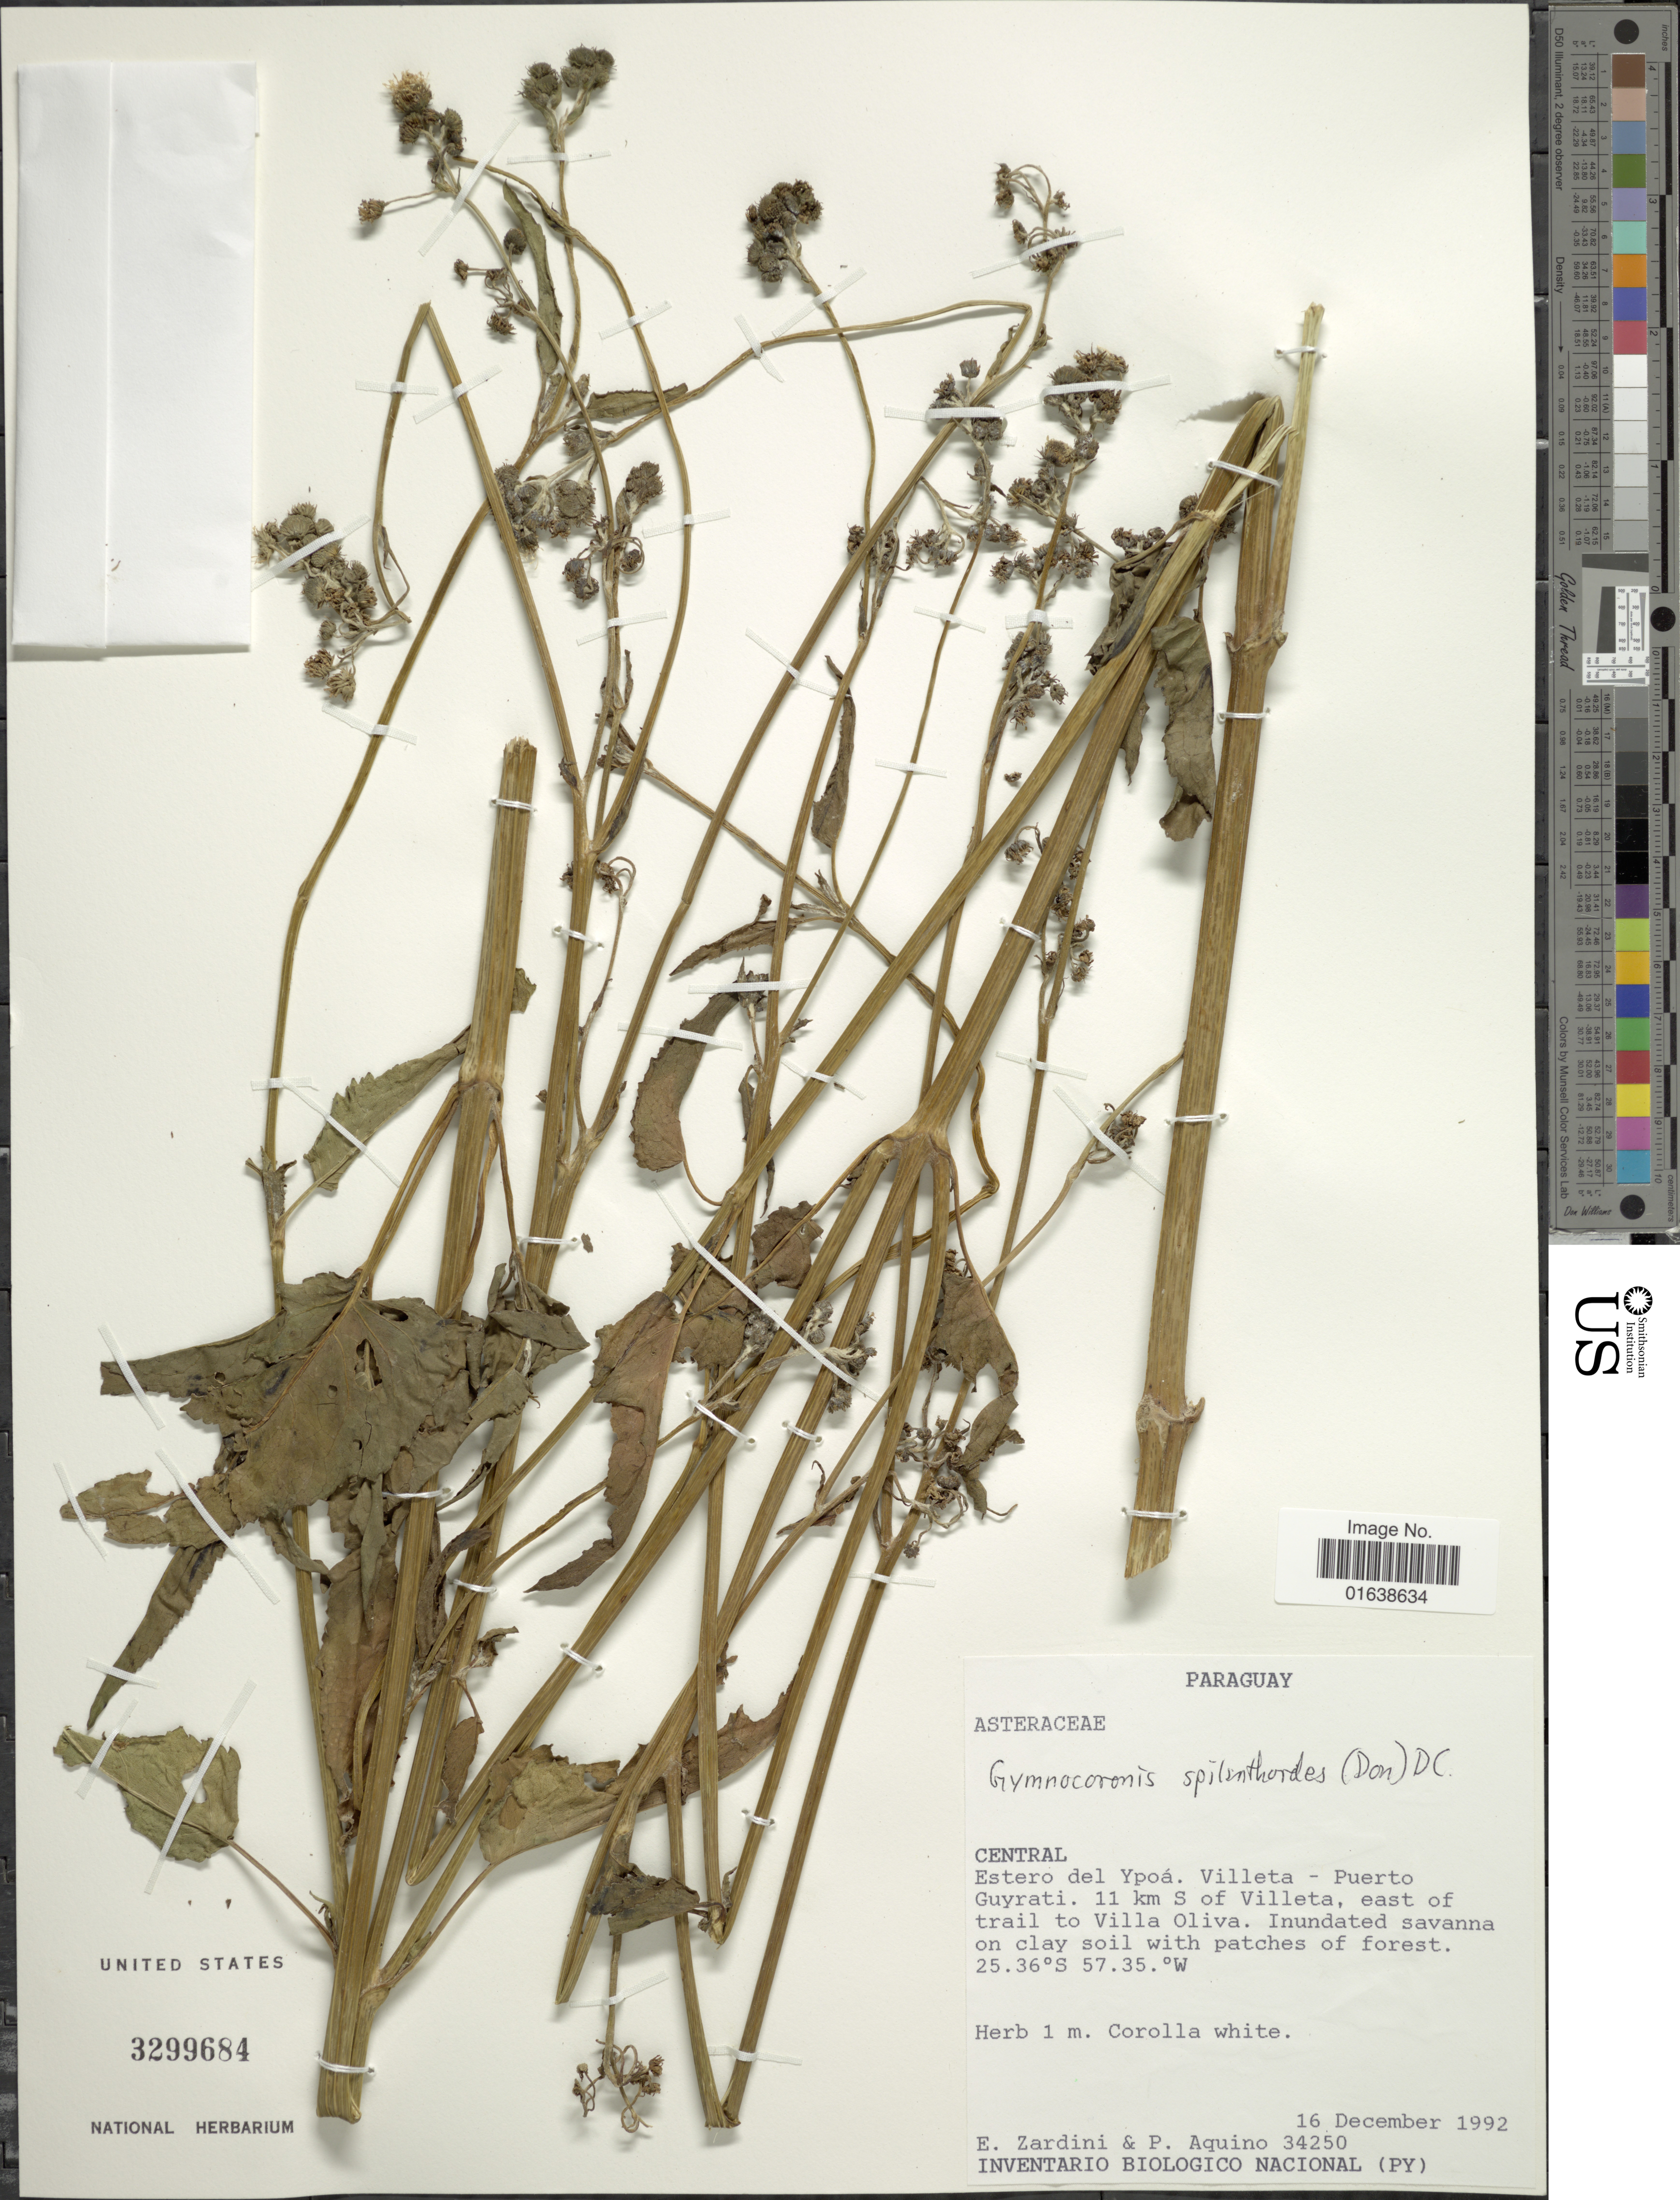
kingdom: Plantae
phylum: Tracheophyta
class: Magnoliopsida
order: Asterales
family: Asteraceae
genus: Gymnocoronis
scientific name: Gymnocoronis spilanthoides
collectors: E. M. Zardini & P. Aquino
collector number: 24250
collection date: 1992-12-16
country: Paraguay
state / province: Central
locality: Paraguay. Central. Estero del ypoa. Villeta - Puerto Guyrati. 11 km S of Villeta, east of trail toVilla Oliva.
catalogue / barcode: US 3299684